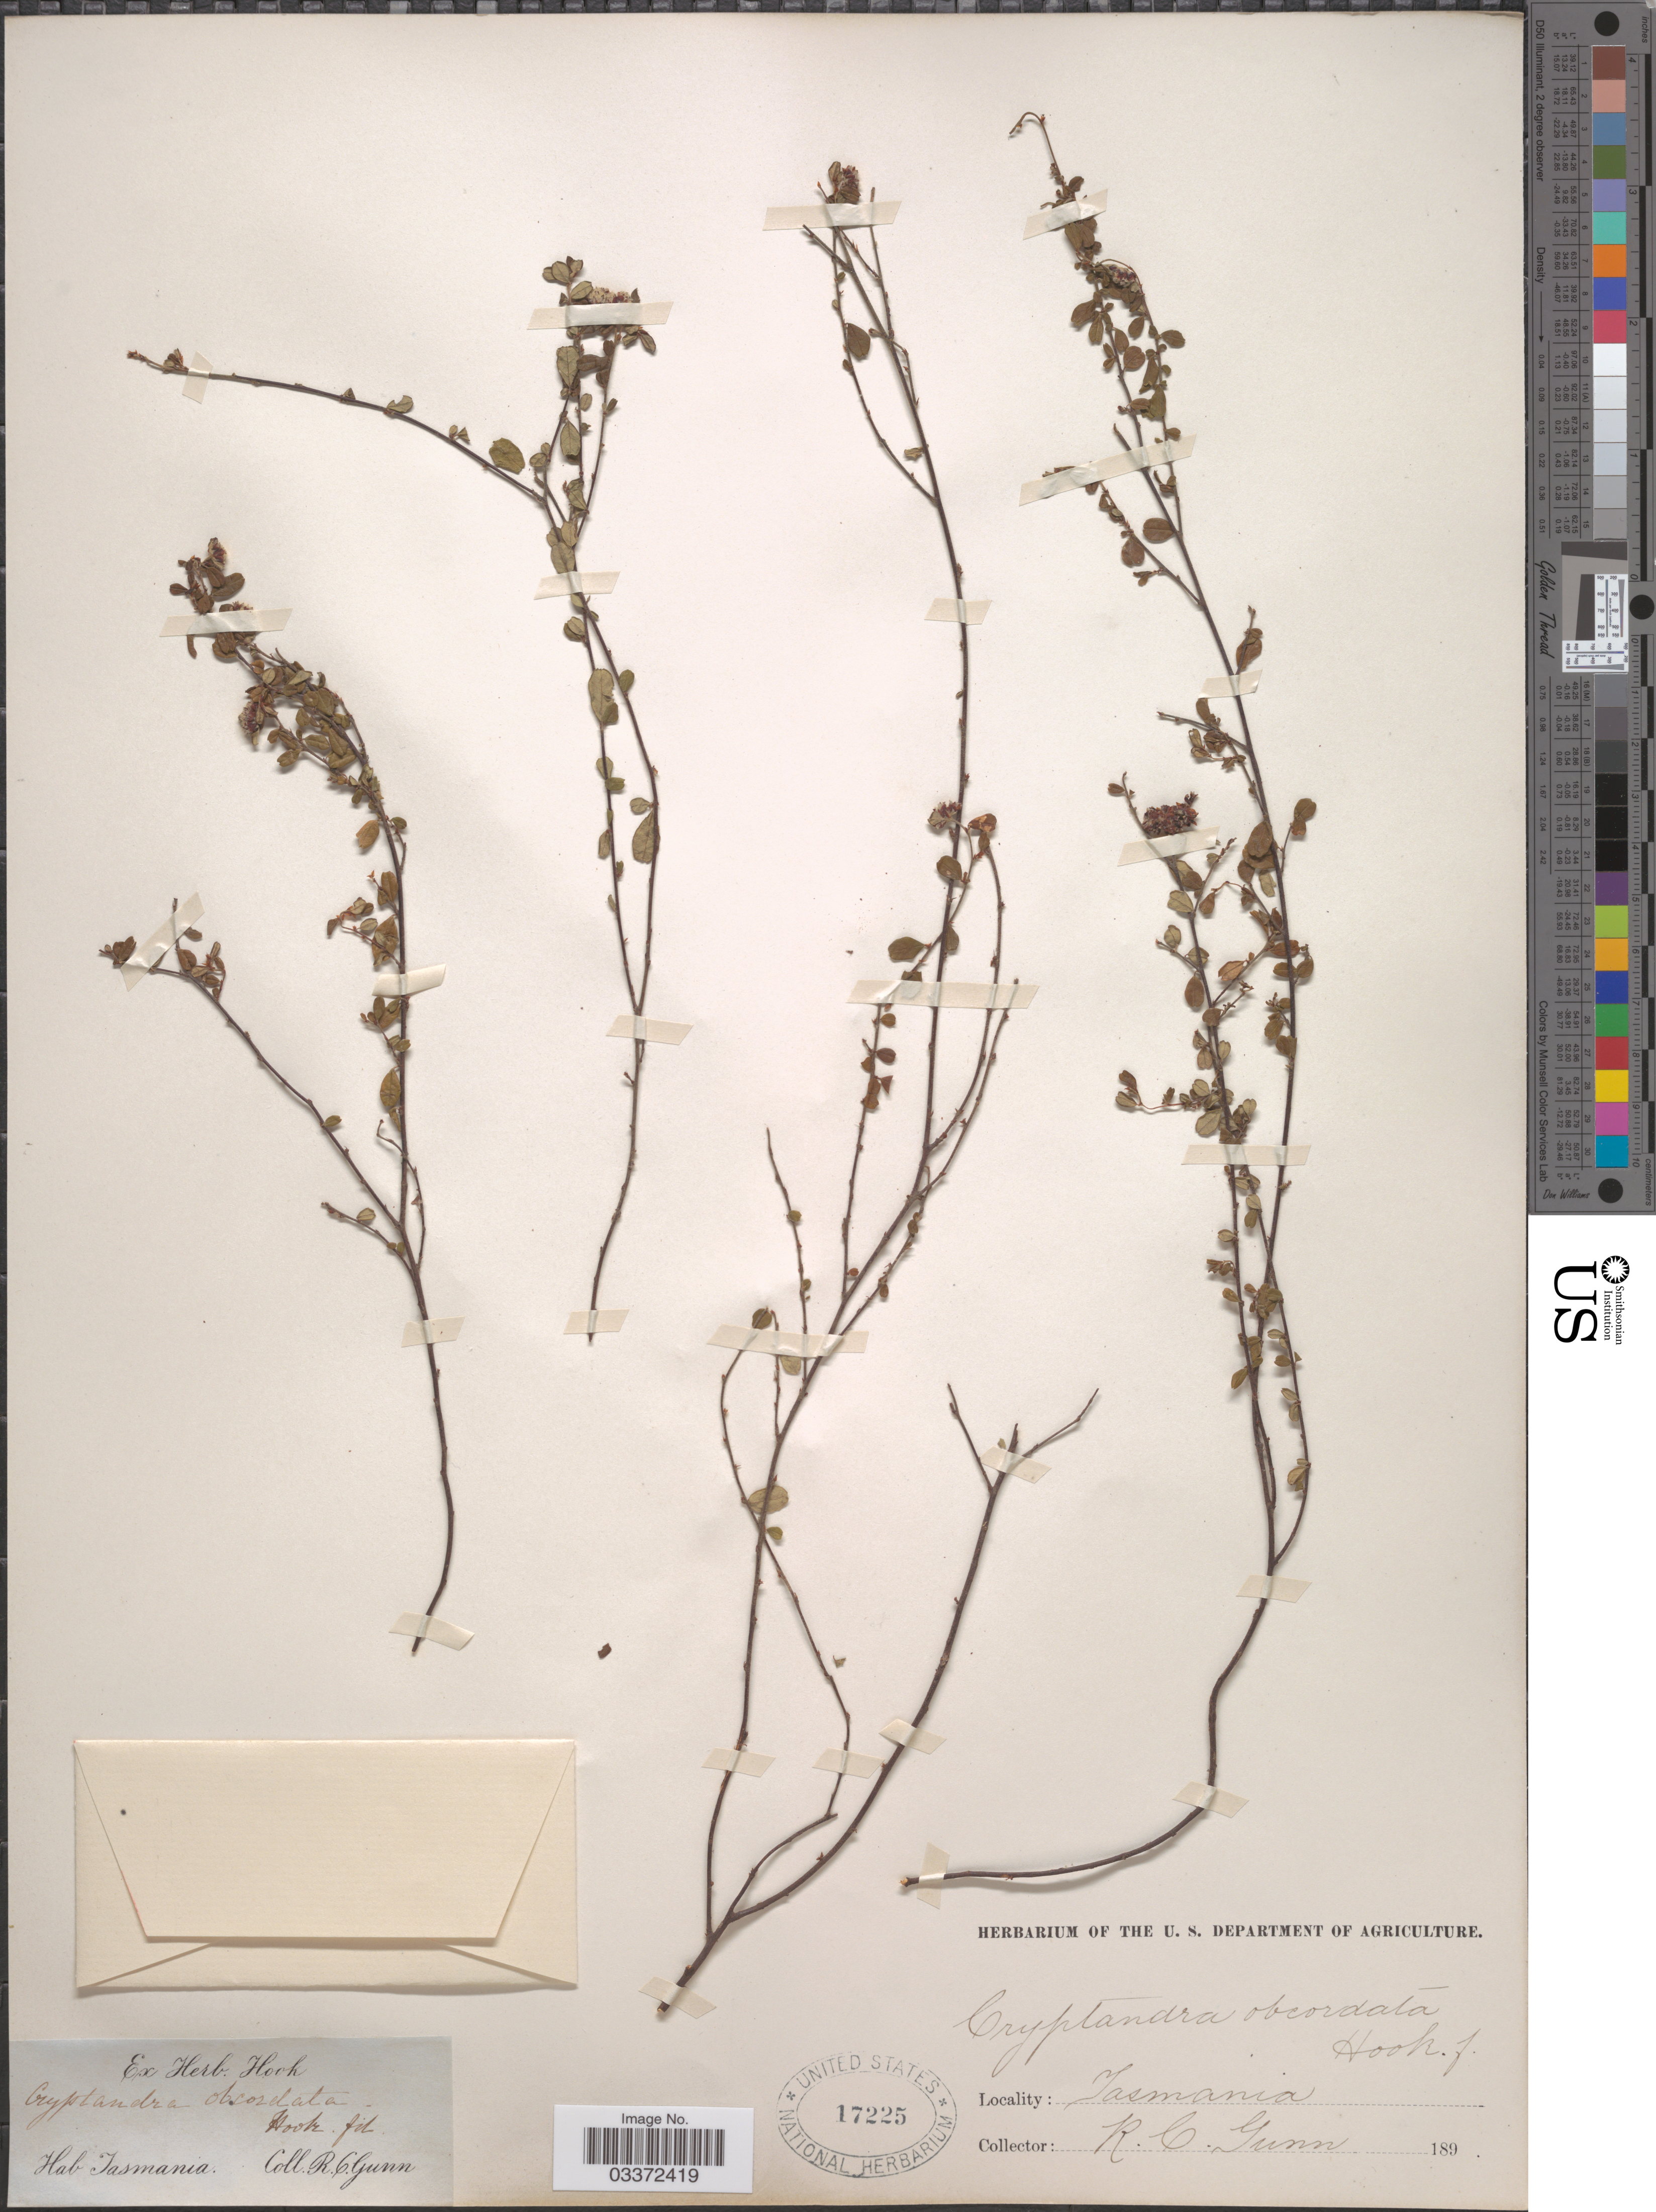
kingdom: Plantae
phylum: Tracheophyta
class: Magnoliopsida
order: Rosales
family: Rhamnaceae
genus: Cryptandra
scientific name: Cryptandra obcordata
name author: Hook. f.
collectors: R. Gunn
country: Australia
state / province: Tasmania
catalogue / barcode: US 17225